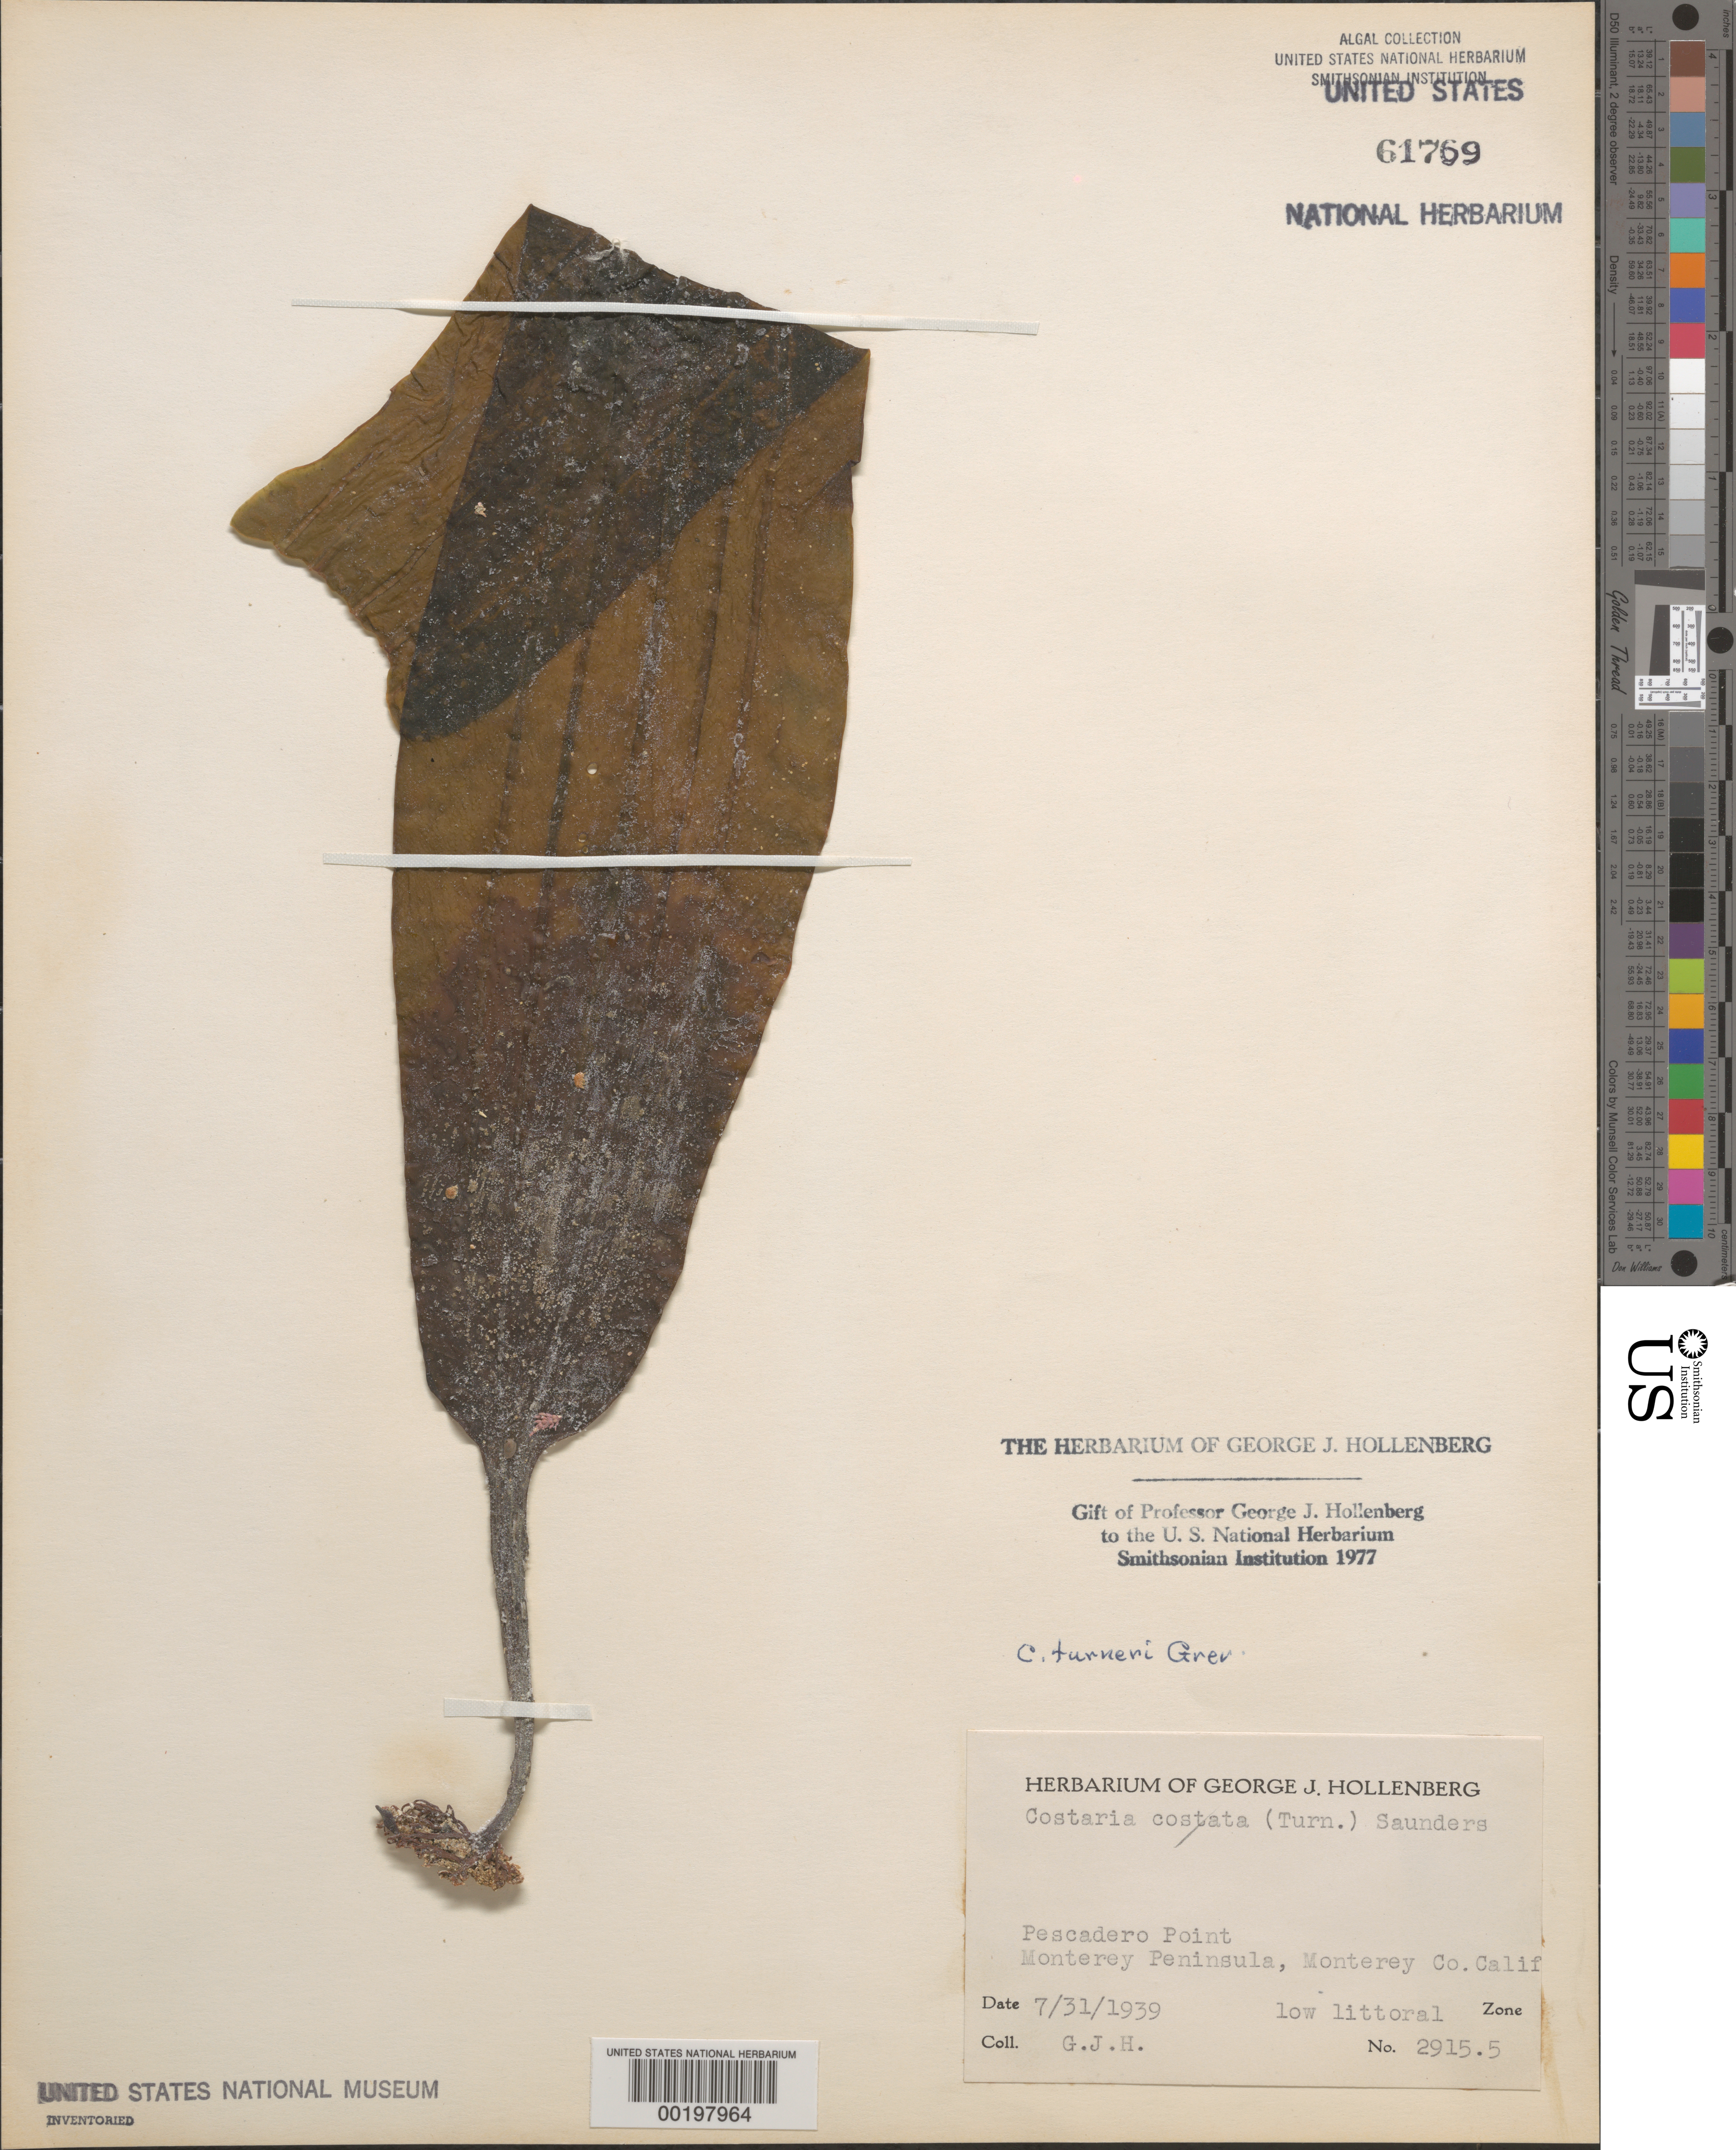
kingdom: Chromista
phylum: Ochrophyta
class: Phaeophyceae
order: Laminariales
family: Costariaceae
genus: Costaria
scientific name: Costaria costata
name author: (C. Agardh) D.A. Saunders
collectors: G. Hollenberg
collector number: GJH 2915.5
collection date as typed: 31 Jul 1939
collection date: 1939-07-31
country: United States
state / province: California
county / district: Monterey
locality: Pescadero Point, Monterey Peninsula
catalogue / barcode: US 61769